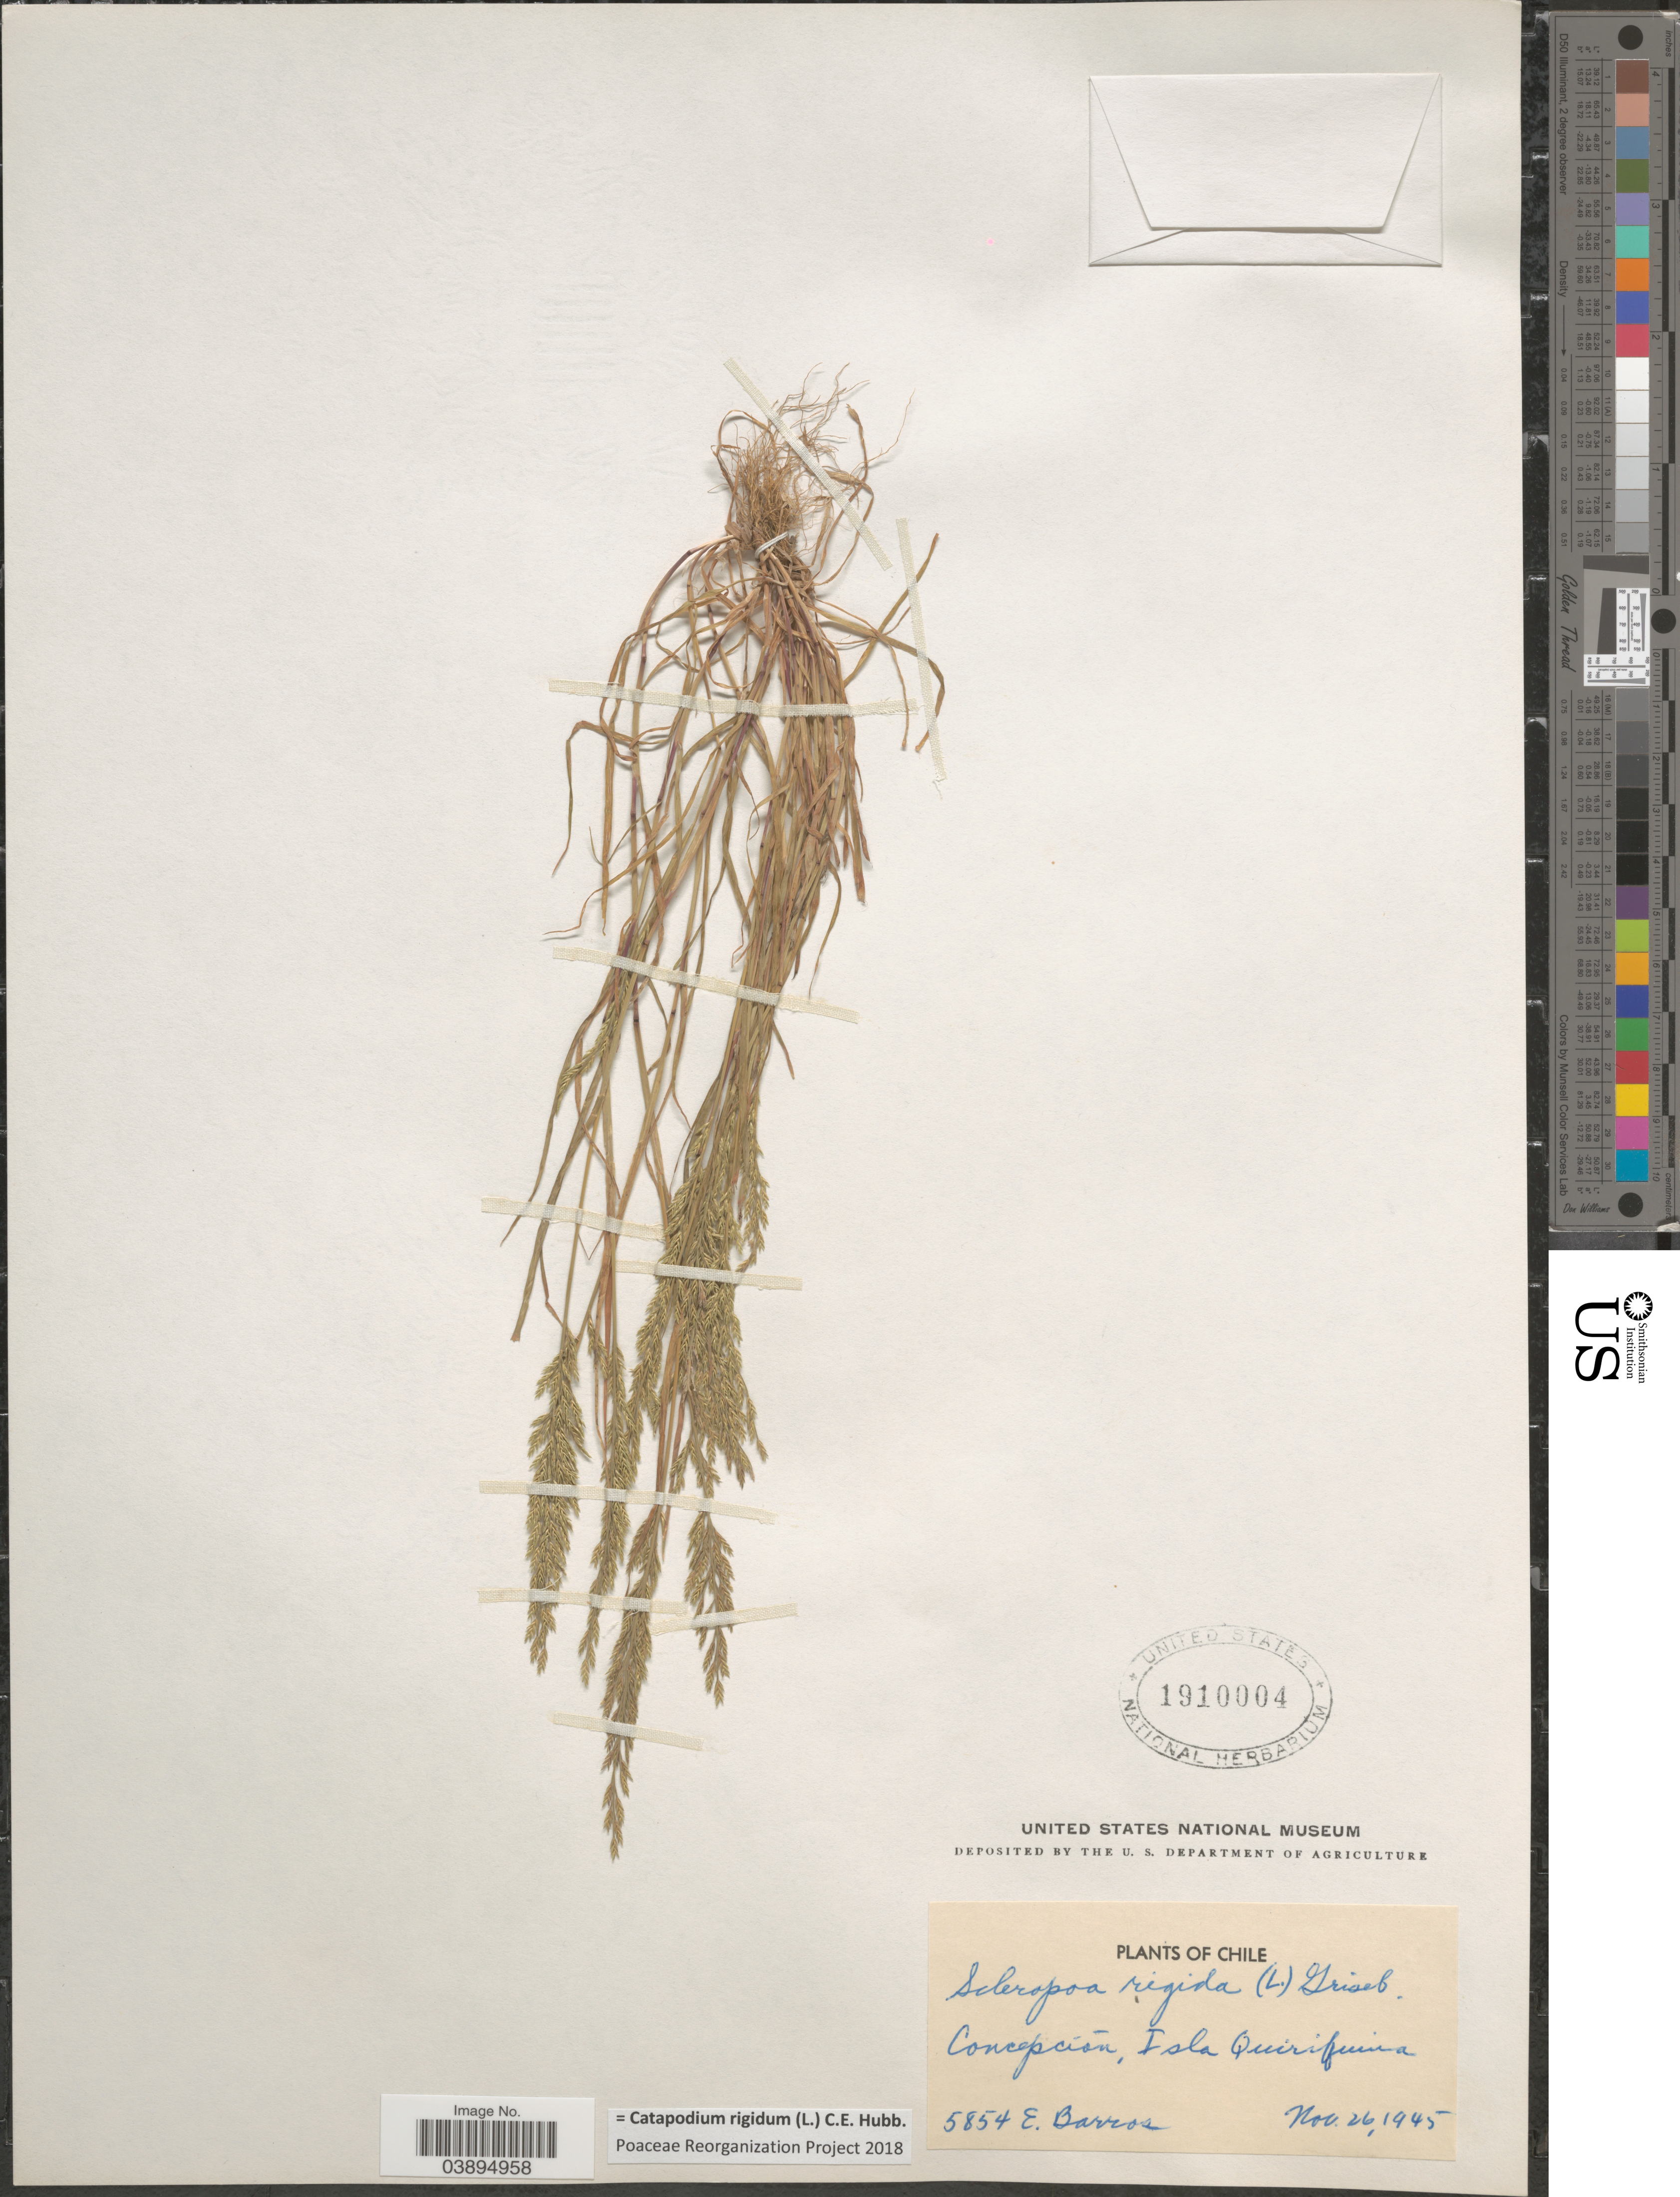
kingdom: Plantae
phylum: Tracheophyta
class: Liliopsida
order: Poales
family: Poaceae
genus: Catapodium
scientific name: Catapodium rigidum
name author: (L.) C.E. Hubb.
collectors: E. Barros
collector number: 5854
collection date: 1945-11-26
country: Chile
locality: Concepción. Isla Quiriquina.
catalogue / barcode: US 1910004